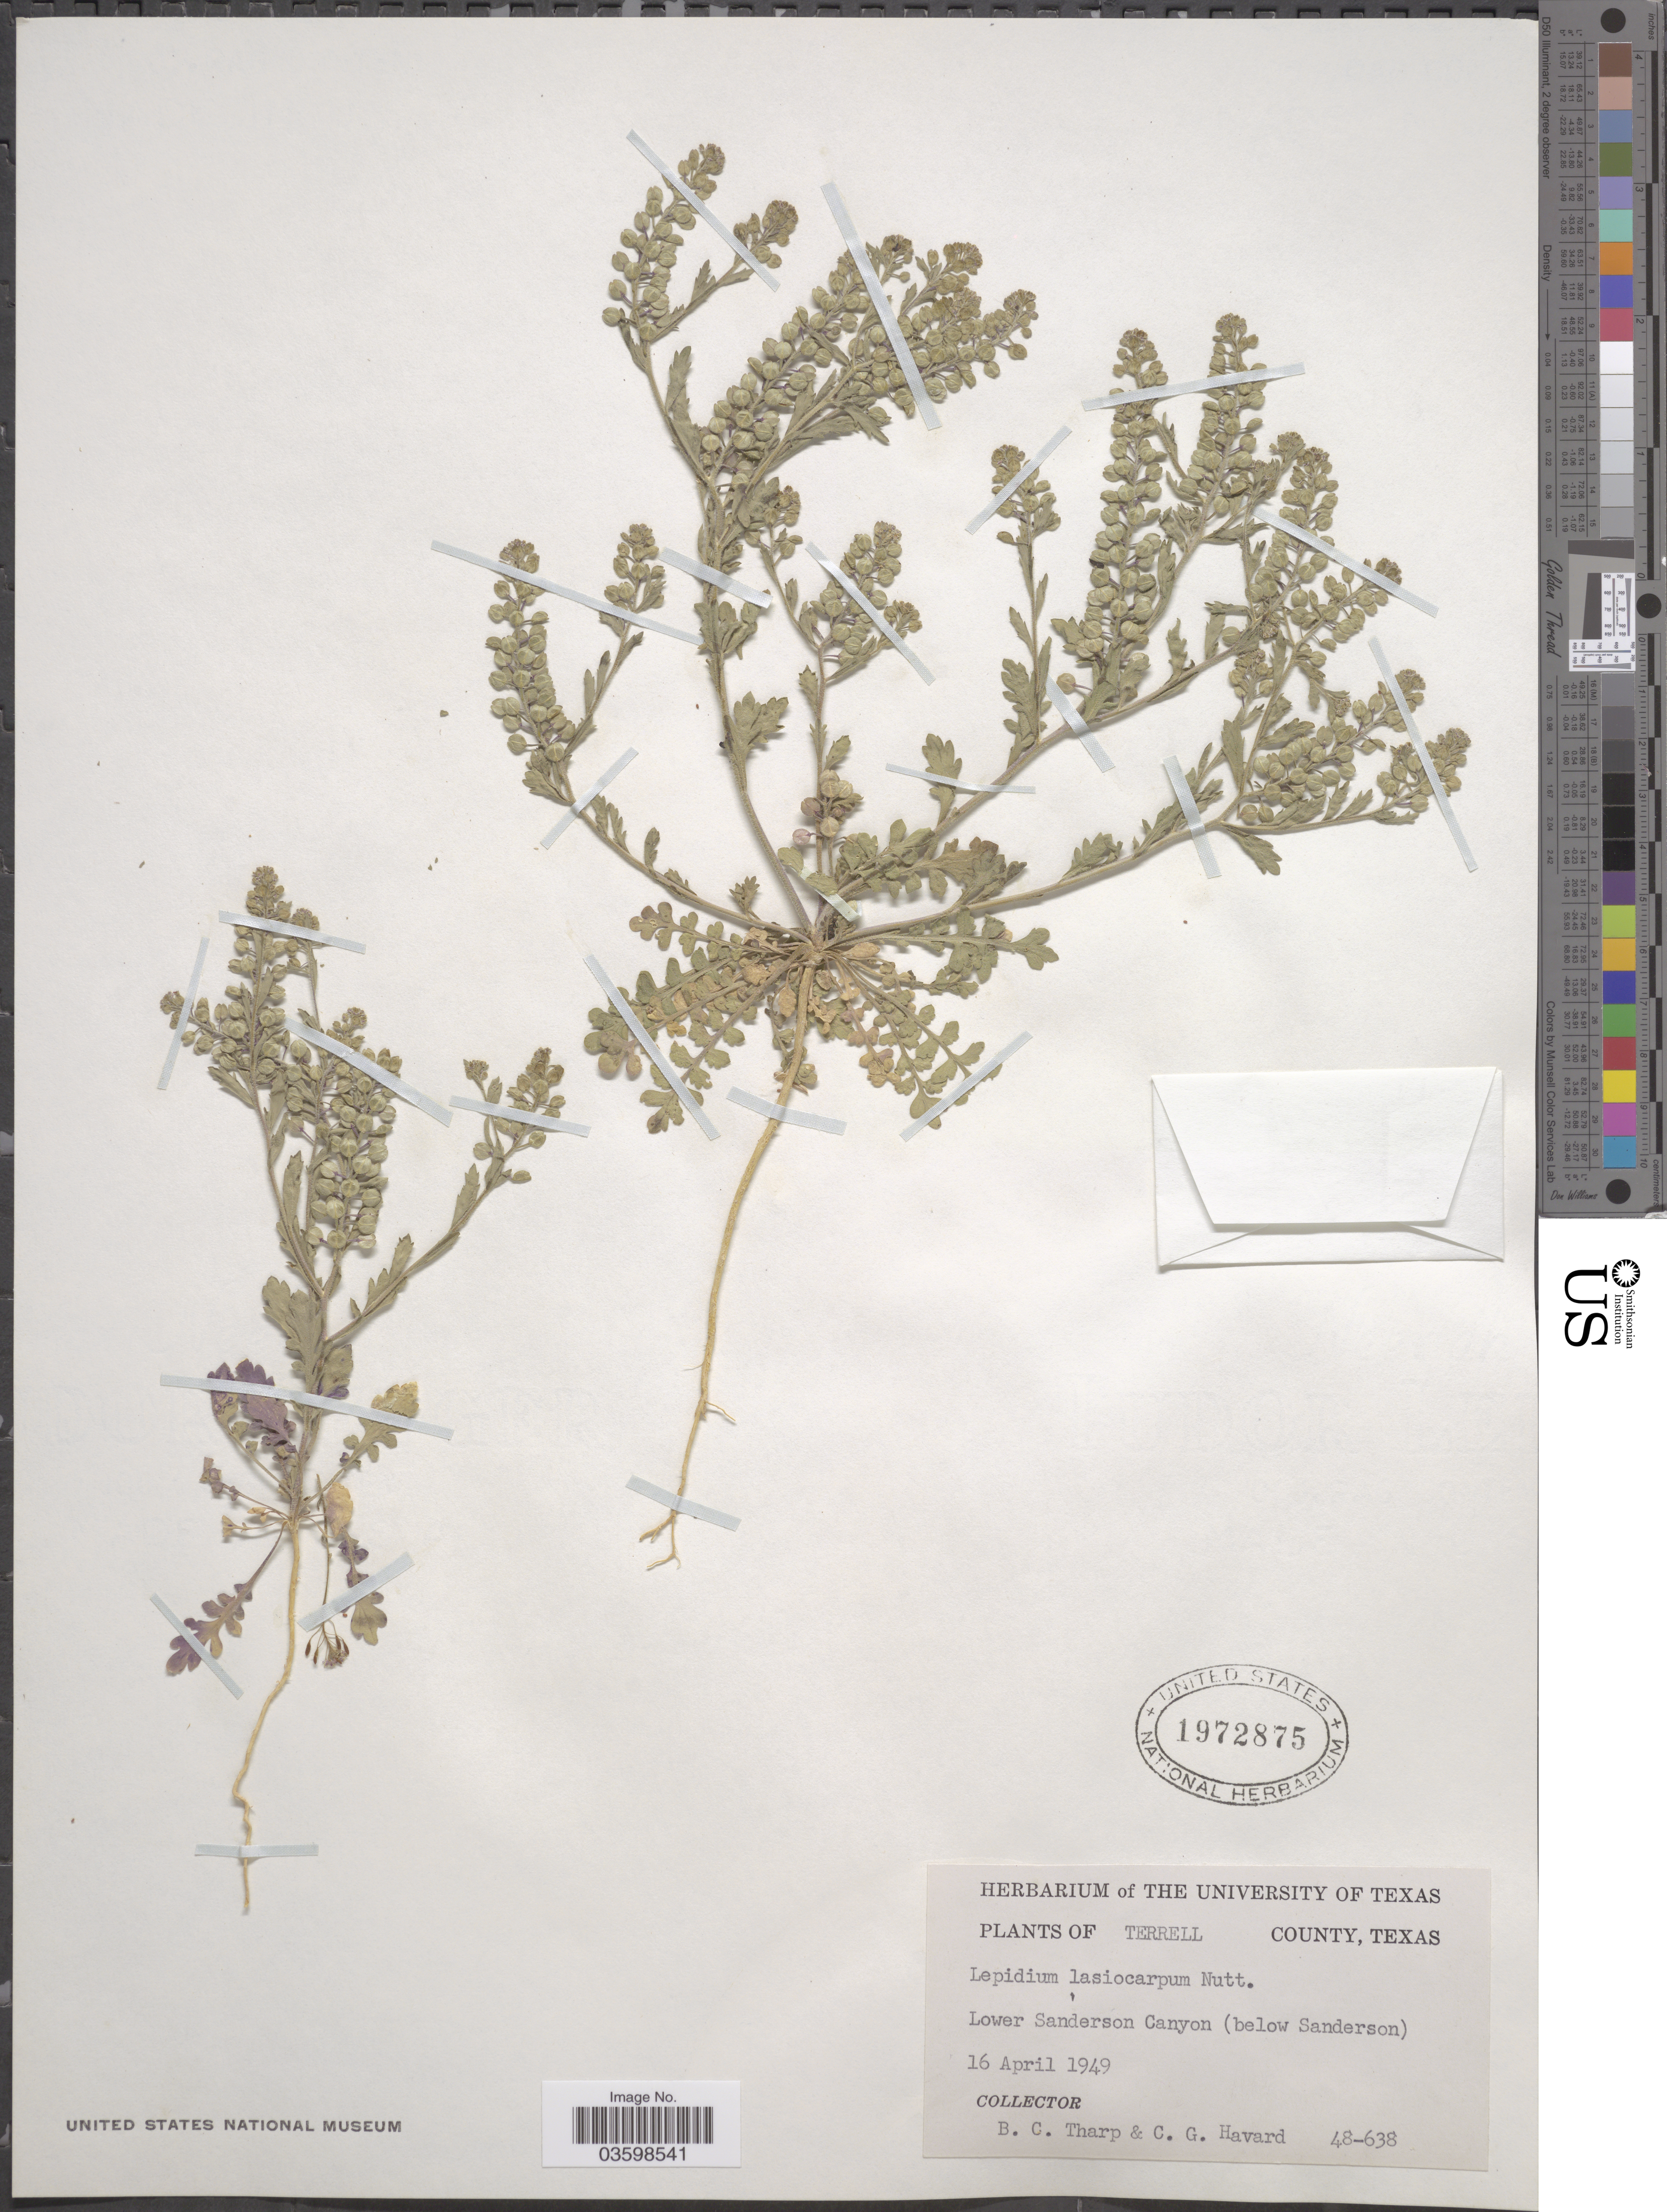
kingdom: Plantae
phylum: Tracheophyta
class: Magnoliopsida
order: Brassicales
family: Brassicaceae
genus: Lepidium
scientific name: Lepidium lasiocarpum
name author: Nutt.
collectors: B. C. Tharp & C. G. Havard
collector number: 48-638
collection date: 1949-04-16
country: United States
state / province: Texas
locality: Terrell County. Lower Sanderson Canyon (below Sanderson).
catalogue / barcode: US 1972875